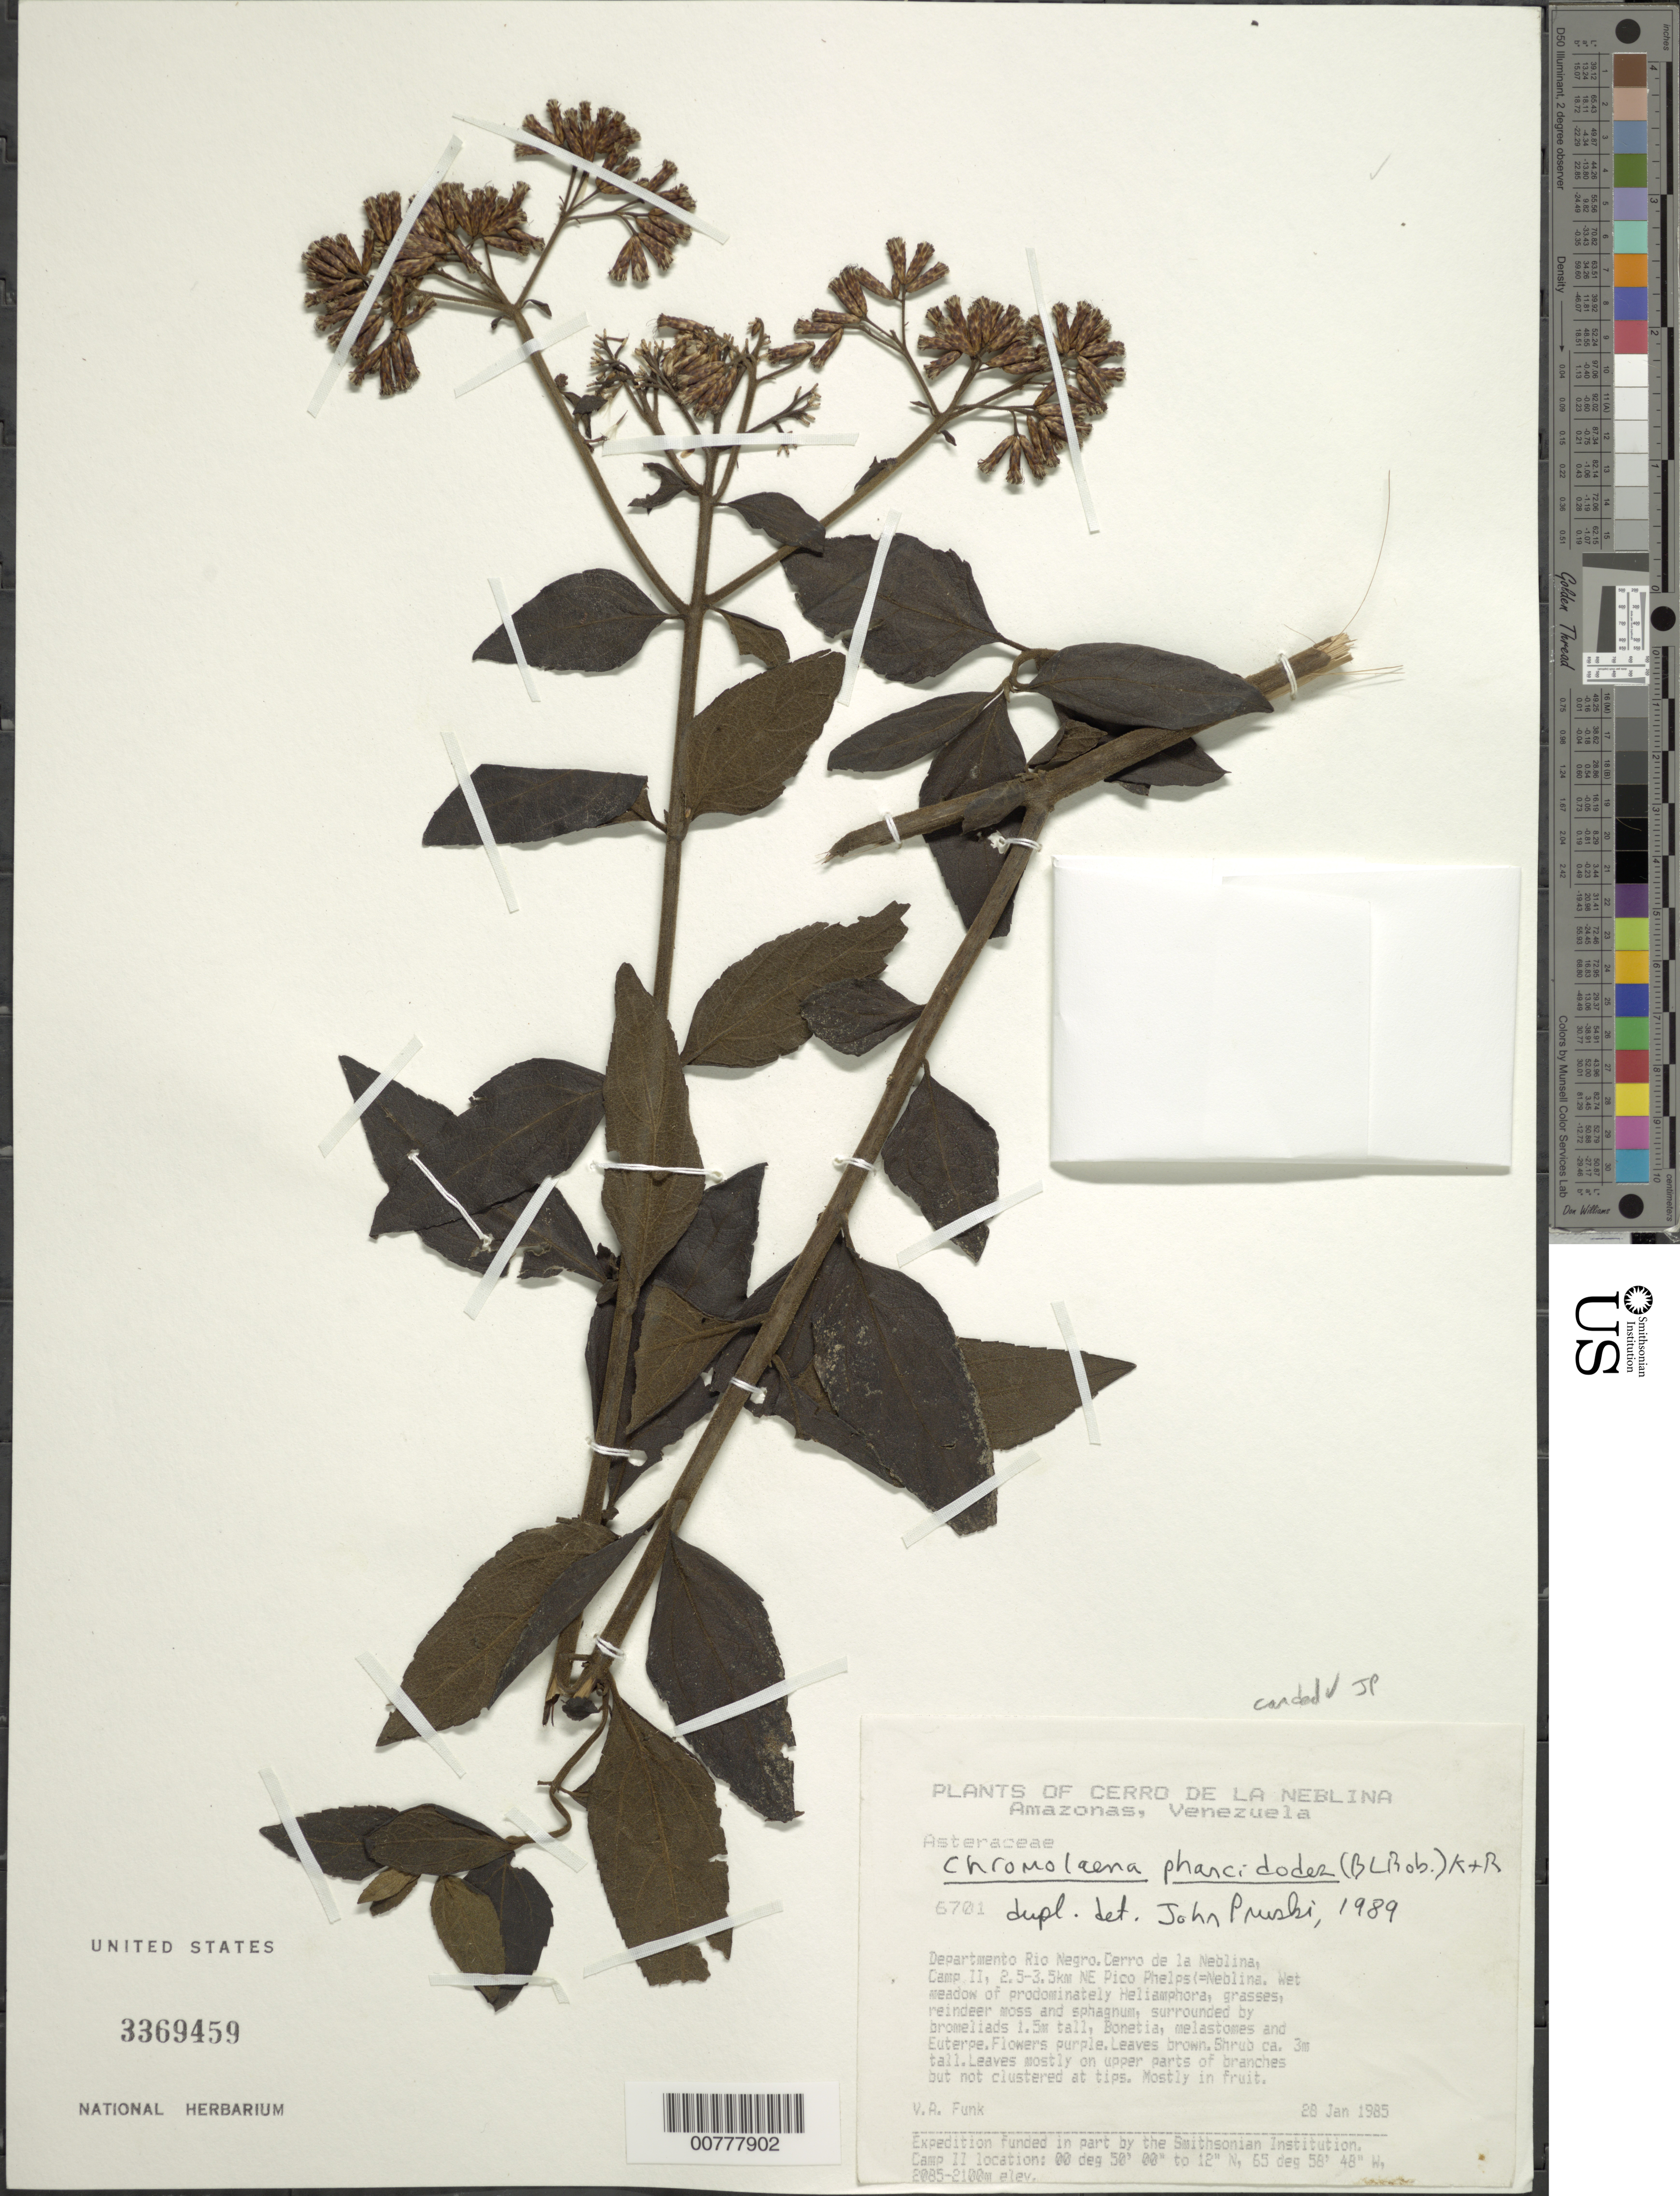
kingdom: Plantae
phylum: Tracheophyta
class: Magnoliopsida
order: Asterales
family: Asteraceae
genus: Chromolaena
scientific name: Chromolaena pharcidodes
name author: (B.L. Rob.) R.M. King & H. Rob.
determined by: Pruski, J. F.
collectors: V. Funk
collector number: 6701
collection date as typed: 28-Jan-85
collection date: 1985-01-28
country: Venezuela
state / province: Amazonas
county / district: Río Negro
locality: Cerro de la Neblina, Camp II 2.5-3.5 km NE Pico Phelps (=Neblina)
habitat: Wet meadow w/ predominantly Heliamphora, grasses, reindeer moss, and sphagnum, surrounded by bromeliads 1.5m tall, Bonetia, melastomes and Euterpe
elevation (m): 2085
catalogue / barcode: US 3369459